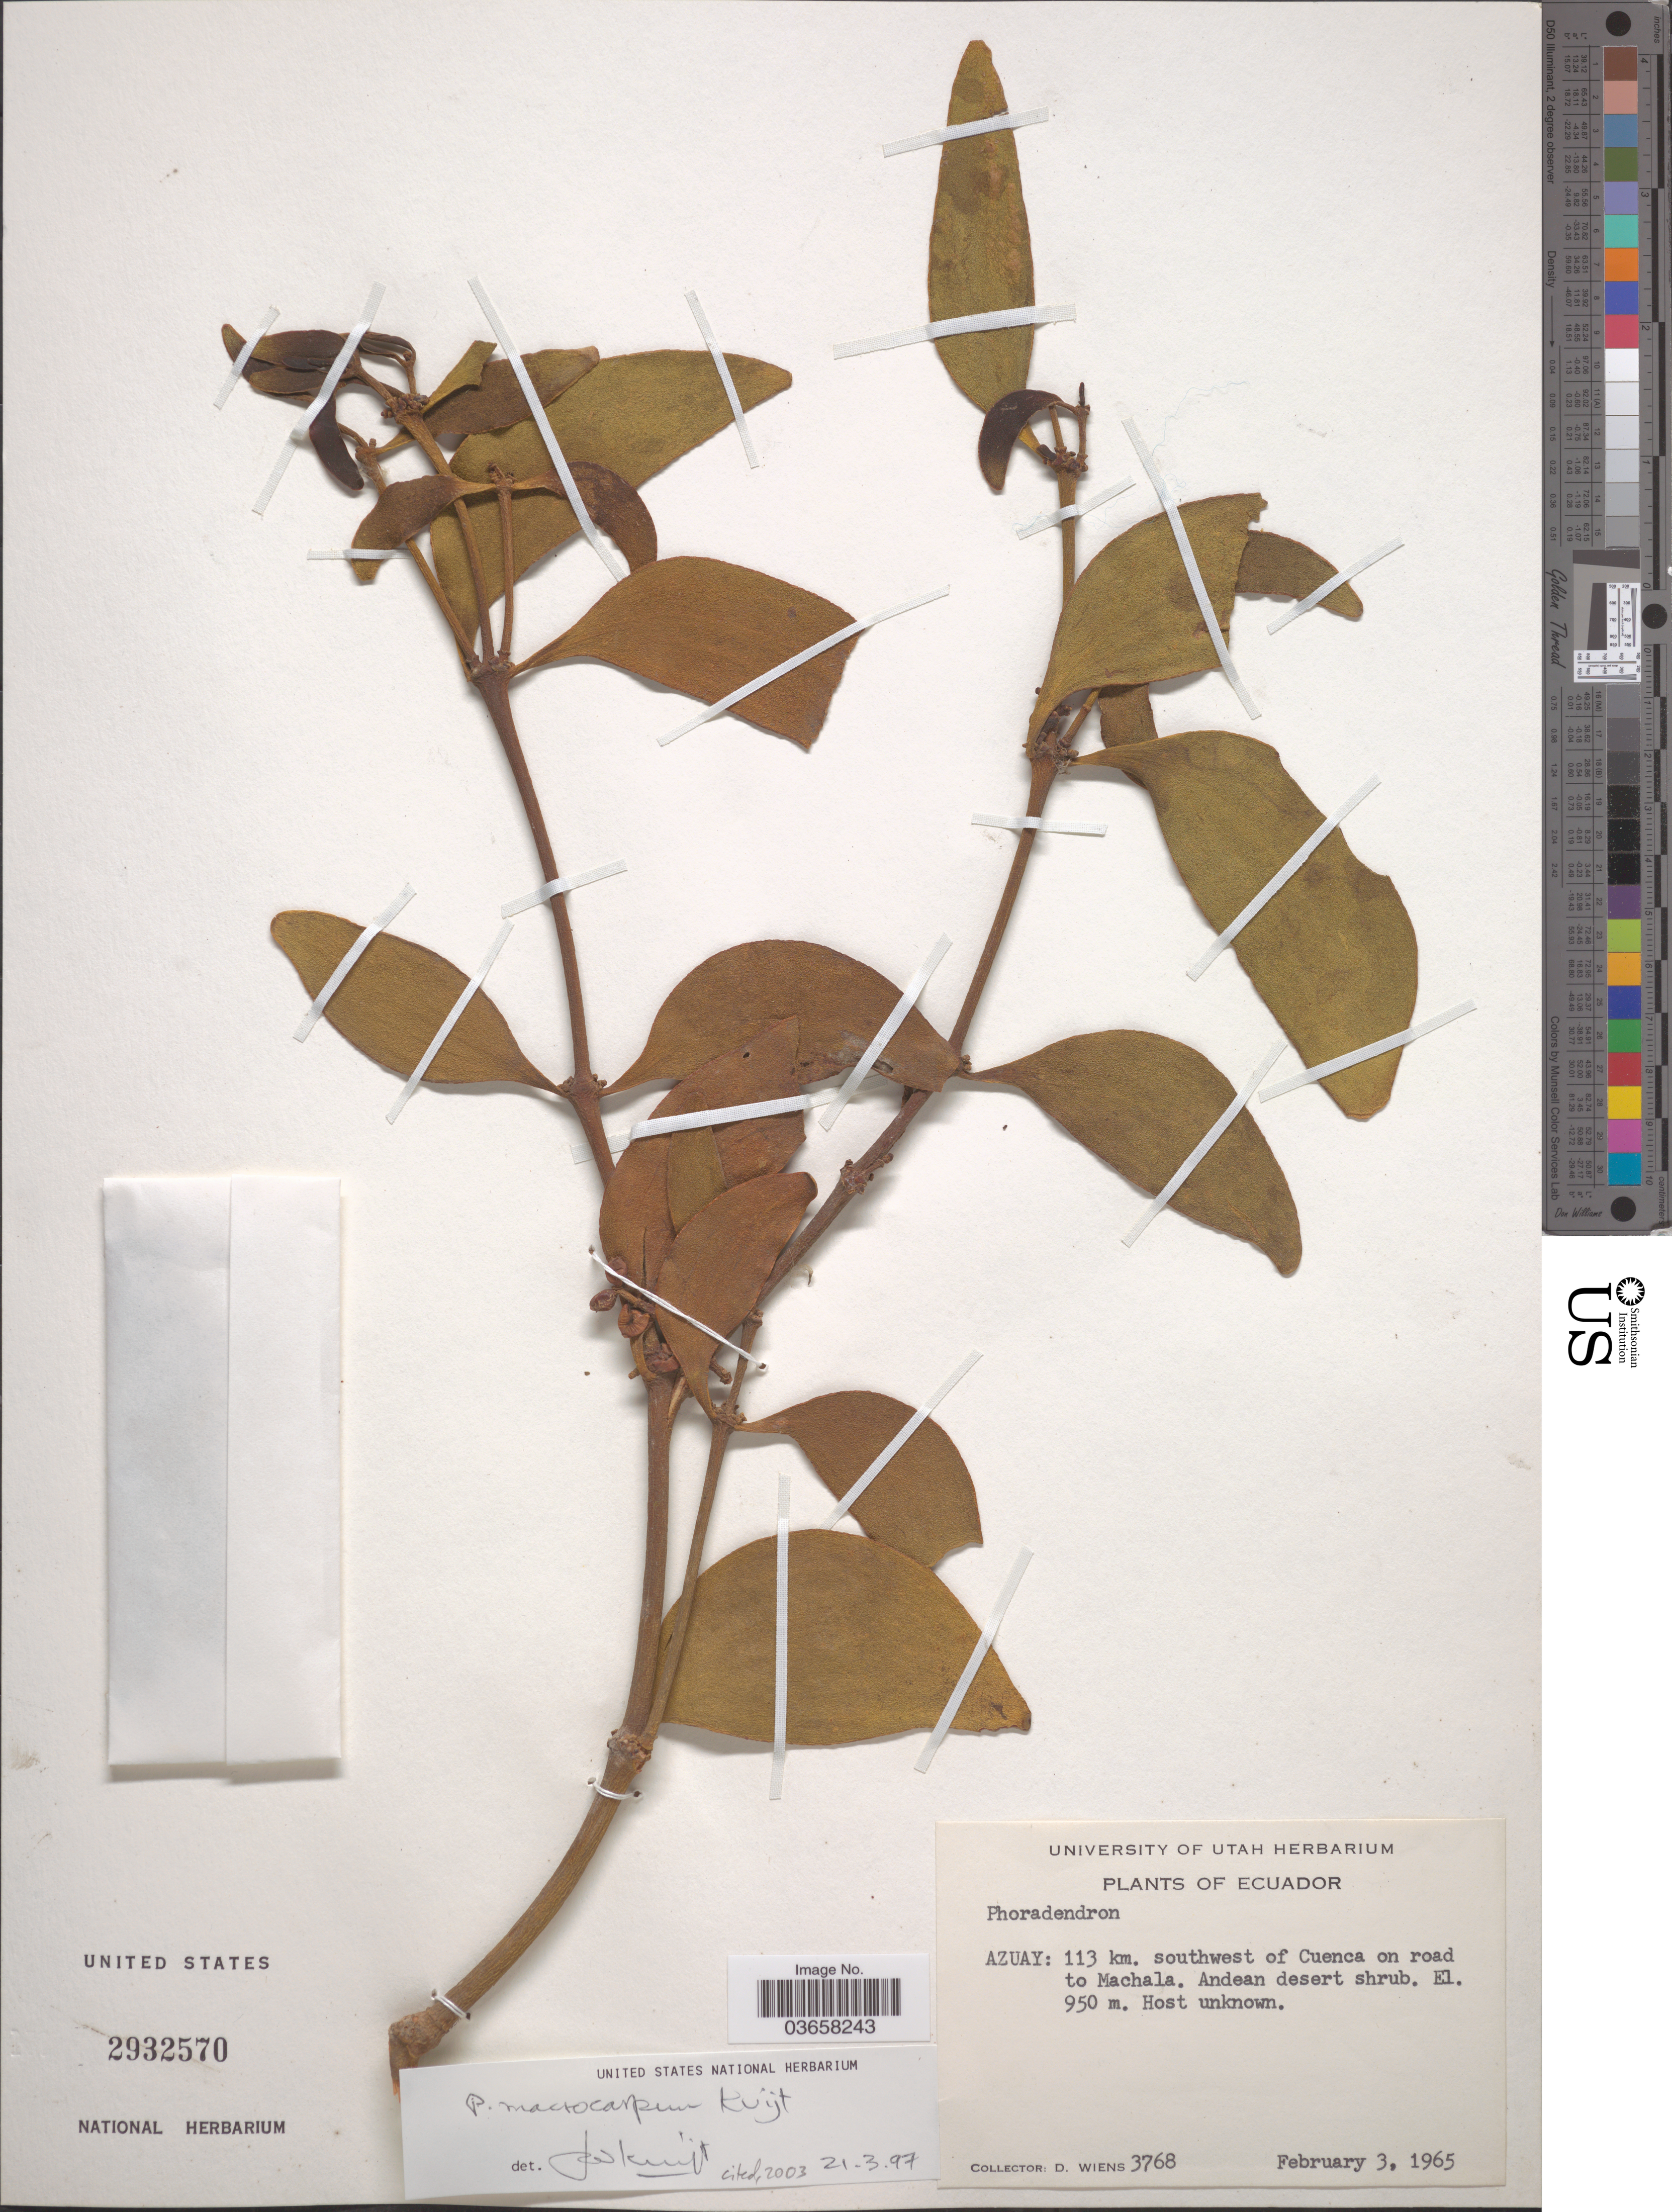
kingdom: Plantae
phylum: Tracheophyta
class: Magnoliopsida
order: Santalales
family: Viscaceae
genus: Phoradendron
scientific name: Phoradendron macrocarpum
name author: Kuijt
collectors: D. Wiens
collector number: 3768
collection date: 1965-02-03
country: Ecuador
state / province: Azuay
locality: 113 km. southwest of Cuenca on road to Machala.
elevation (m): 950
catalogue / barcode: US 2932570